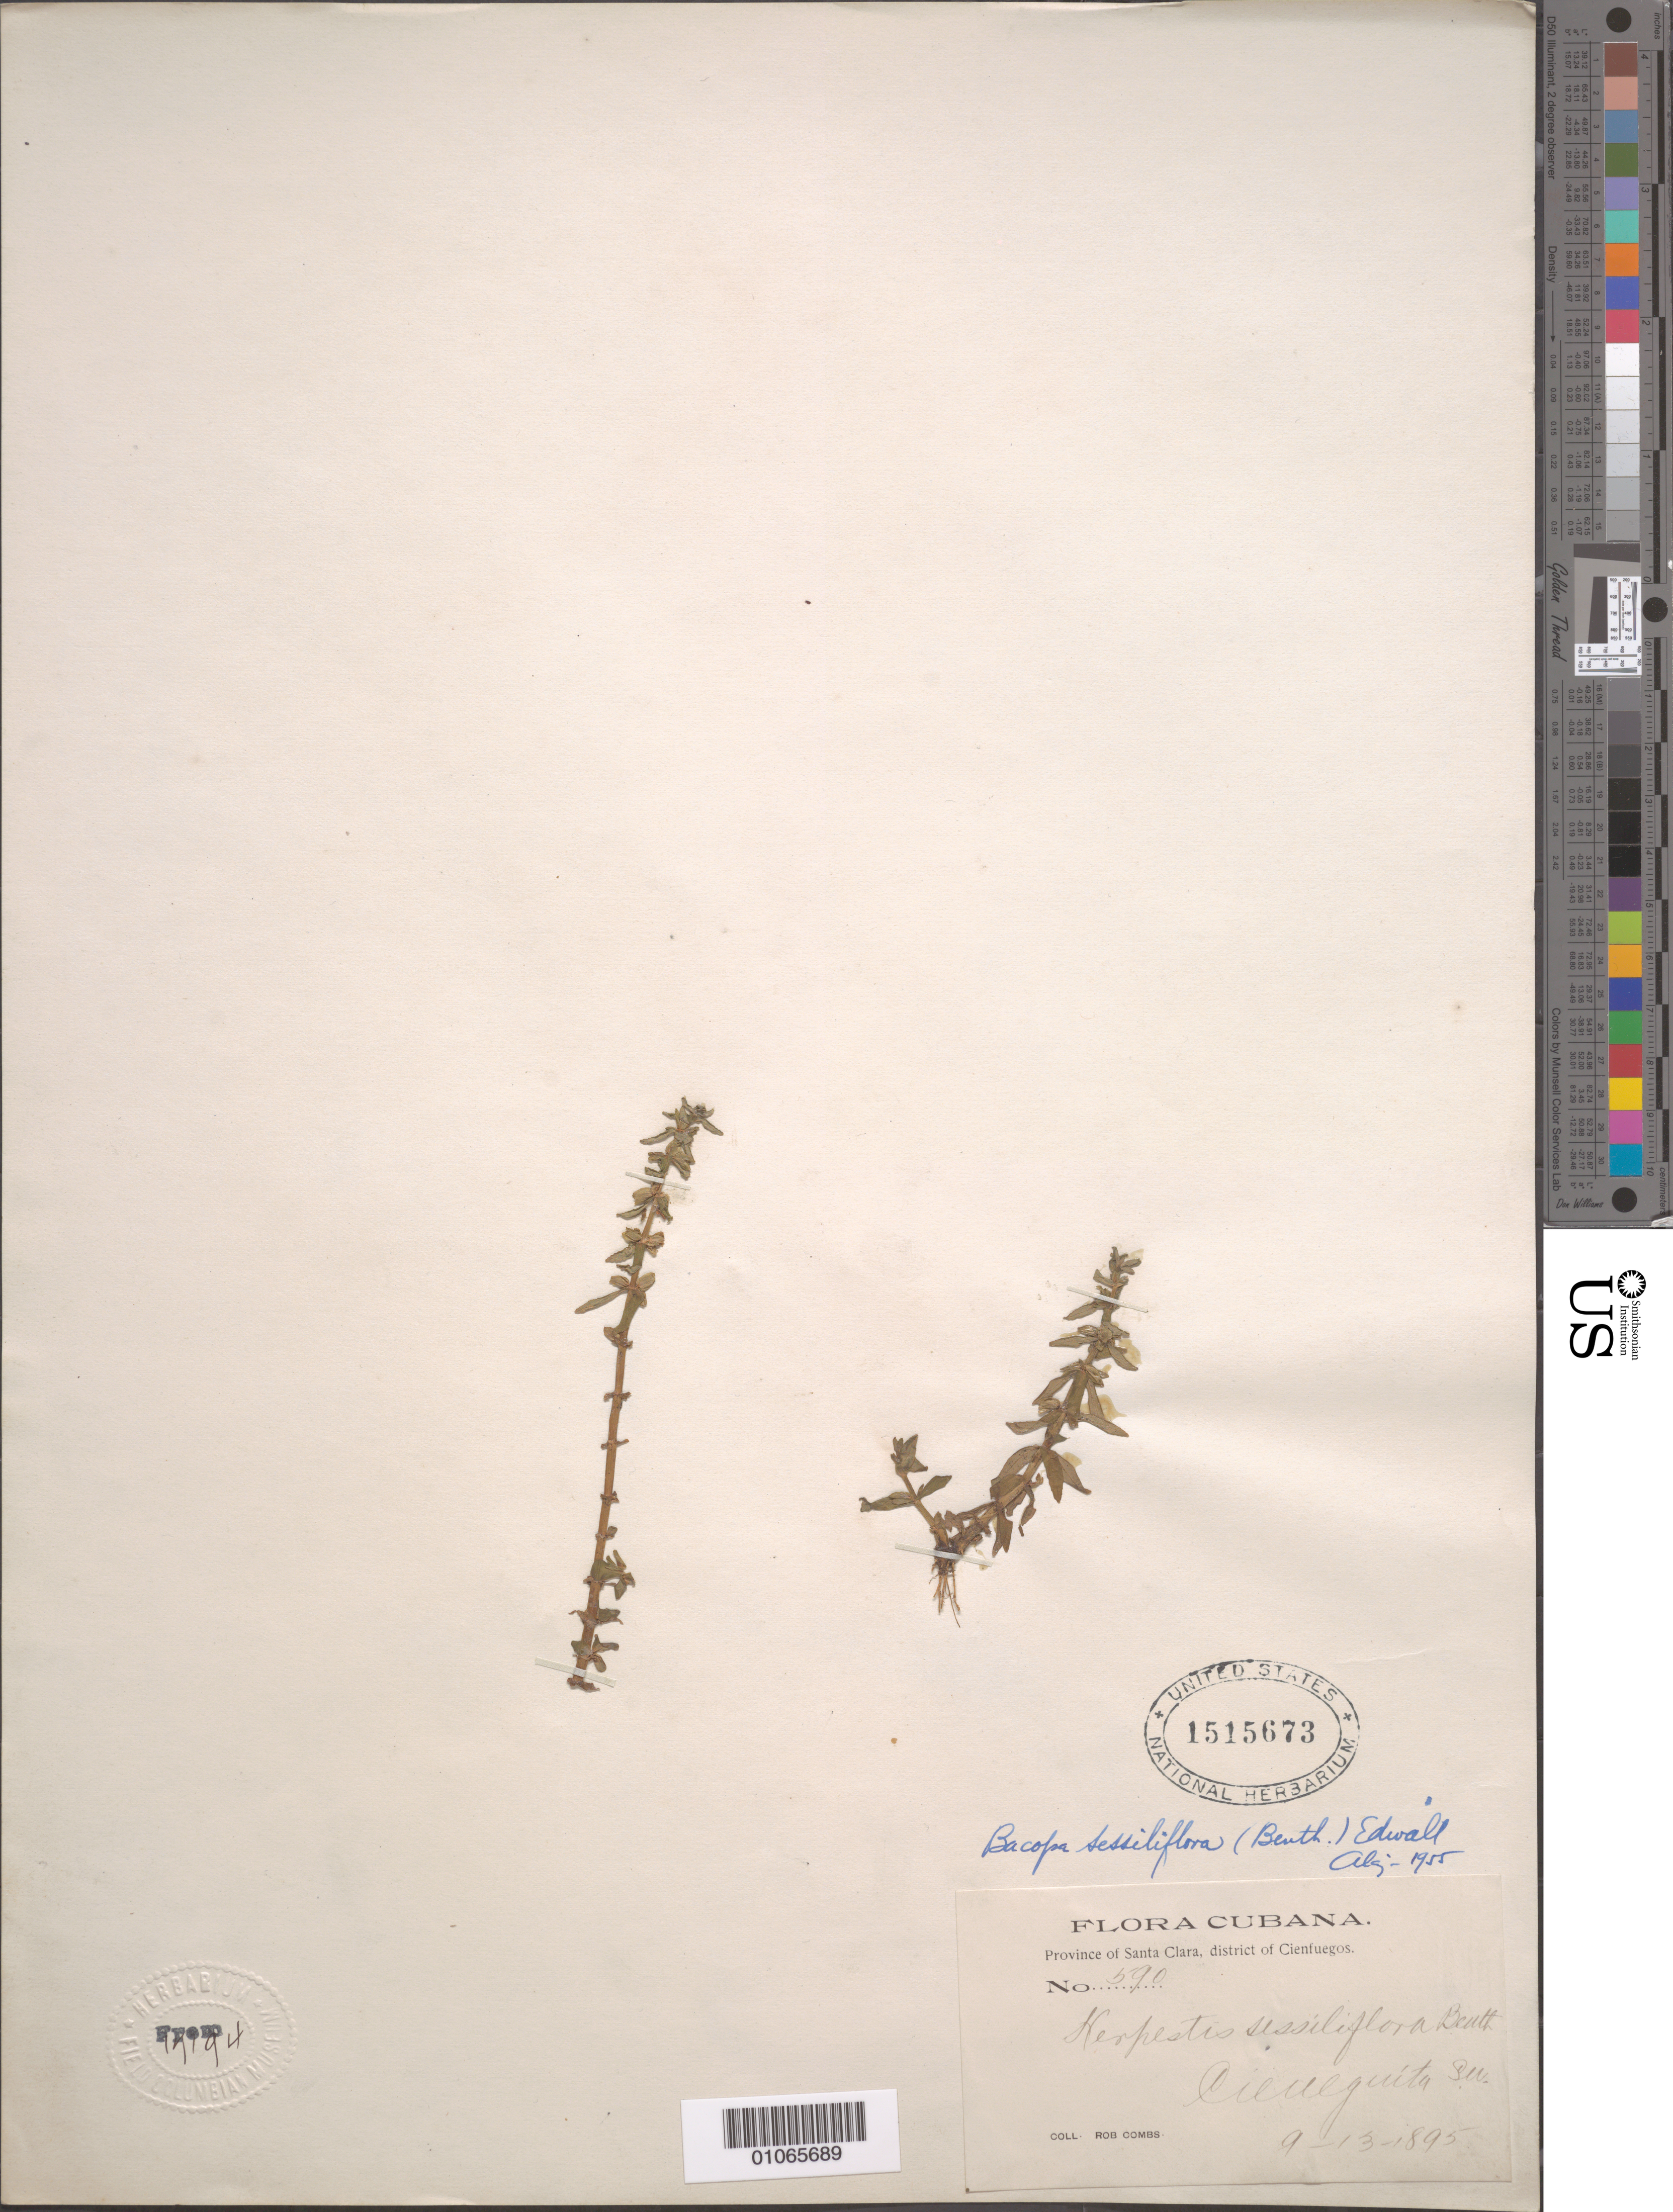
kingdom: Plantae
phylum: Tracheophyta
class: Magnoliopsida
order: Lamiales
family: Plantaginaceae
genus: Bacopa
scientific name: Bacopa sessiliflora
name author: (Benth.) Edwall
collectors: R. Combs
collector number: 590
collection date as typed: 13 Sep 1895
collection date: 1895-09-13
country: Cuba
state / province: Cienfuegos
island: Cuba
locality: Cienfuegos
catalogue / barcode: US 1515673